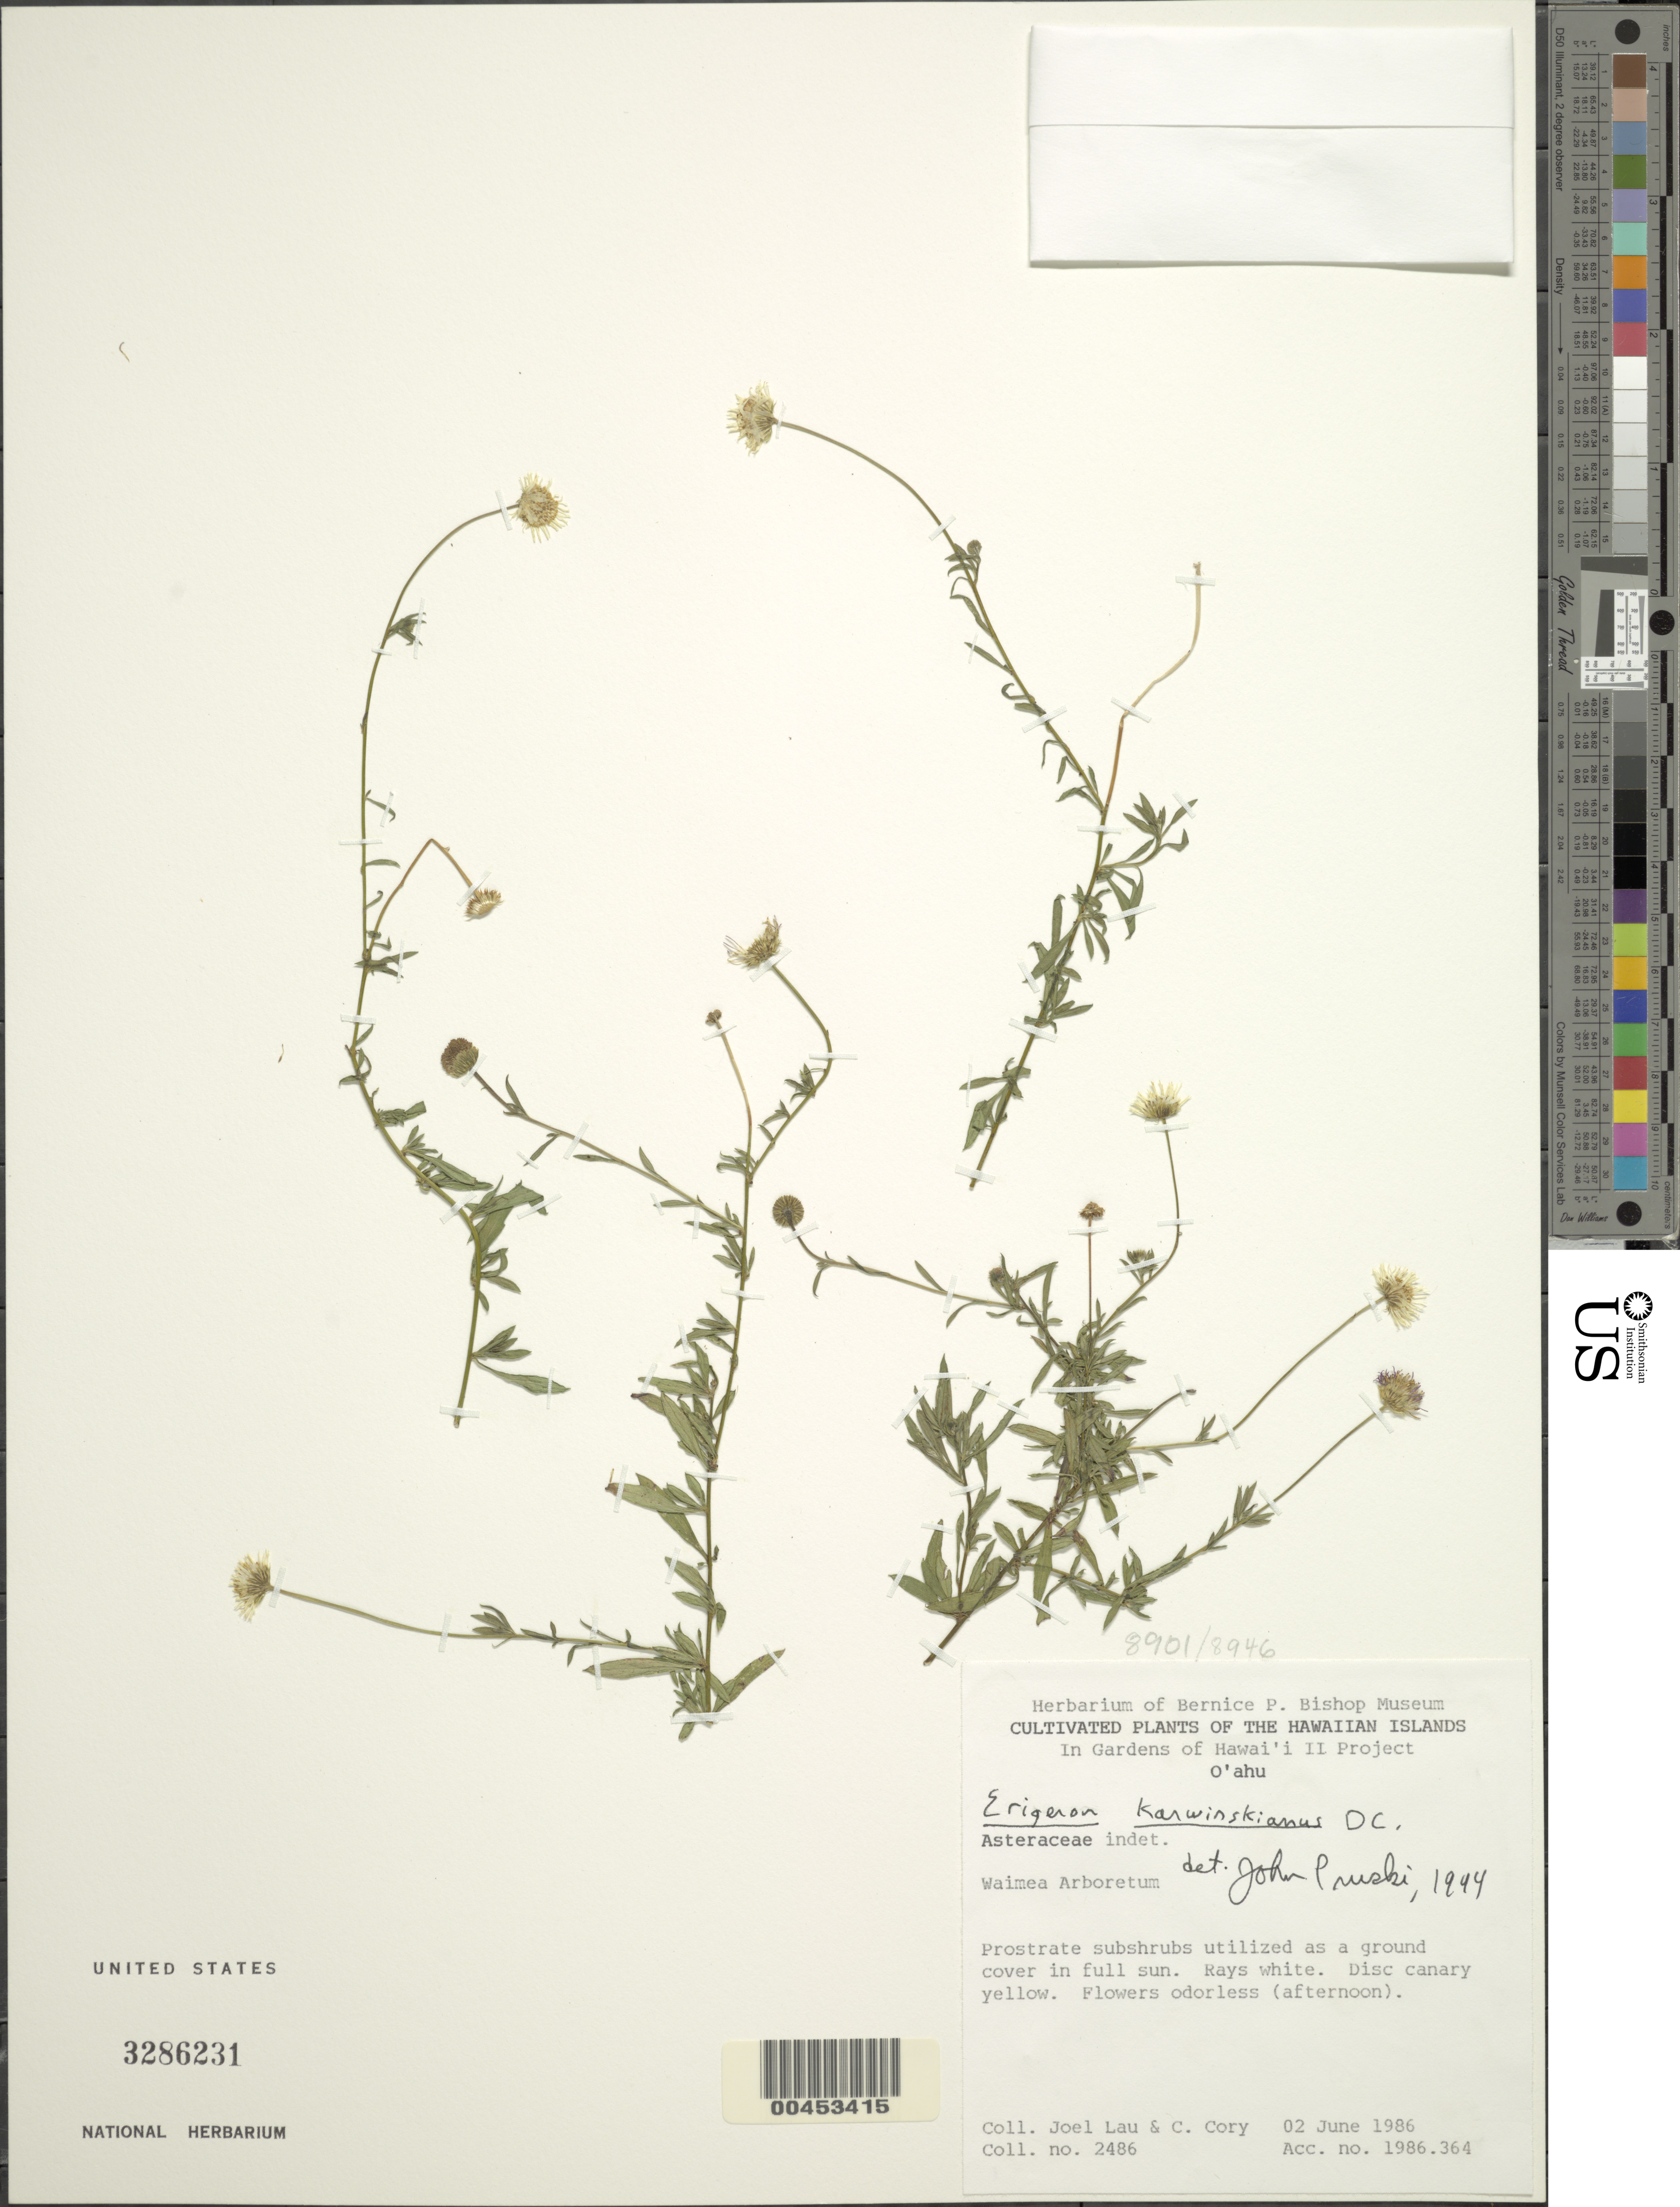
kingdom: Plantae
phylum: Tracheophyta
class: Magnoliopsida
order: Asterales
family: Asteraceae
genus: Erigeron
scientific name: Erigeron karvinskianus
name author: DC.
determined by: Pruski, J. F.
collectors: J. Lau & C. Cory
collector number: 2486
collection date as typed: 2 Jun 1986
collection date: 1986-06-02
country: United States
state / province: Hawaii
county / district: Kauai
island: Kaua'i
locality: Waimea Arboretum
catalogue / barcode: US 3286231